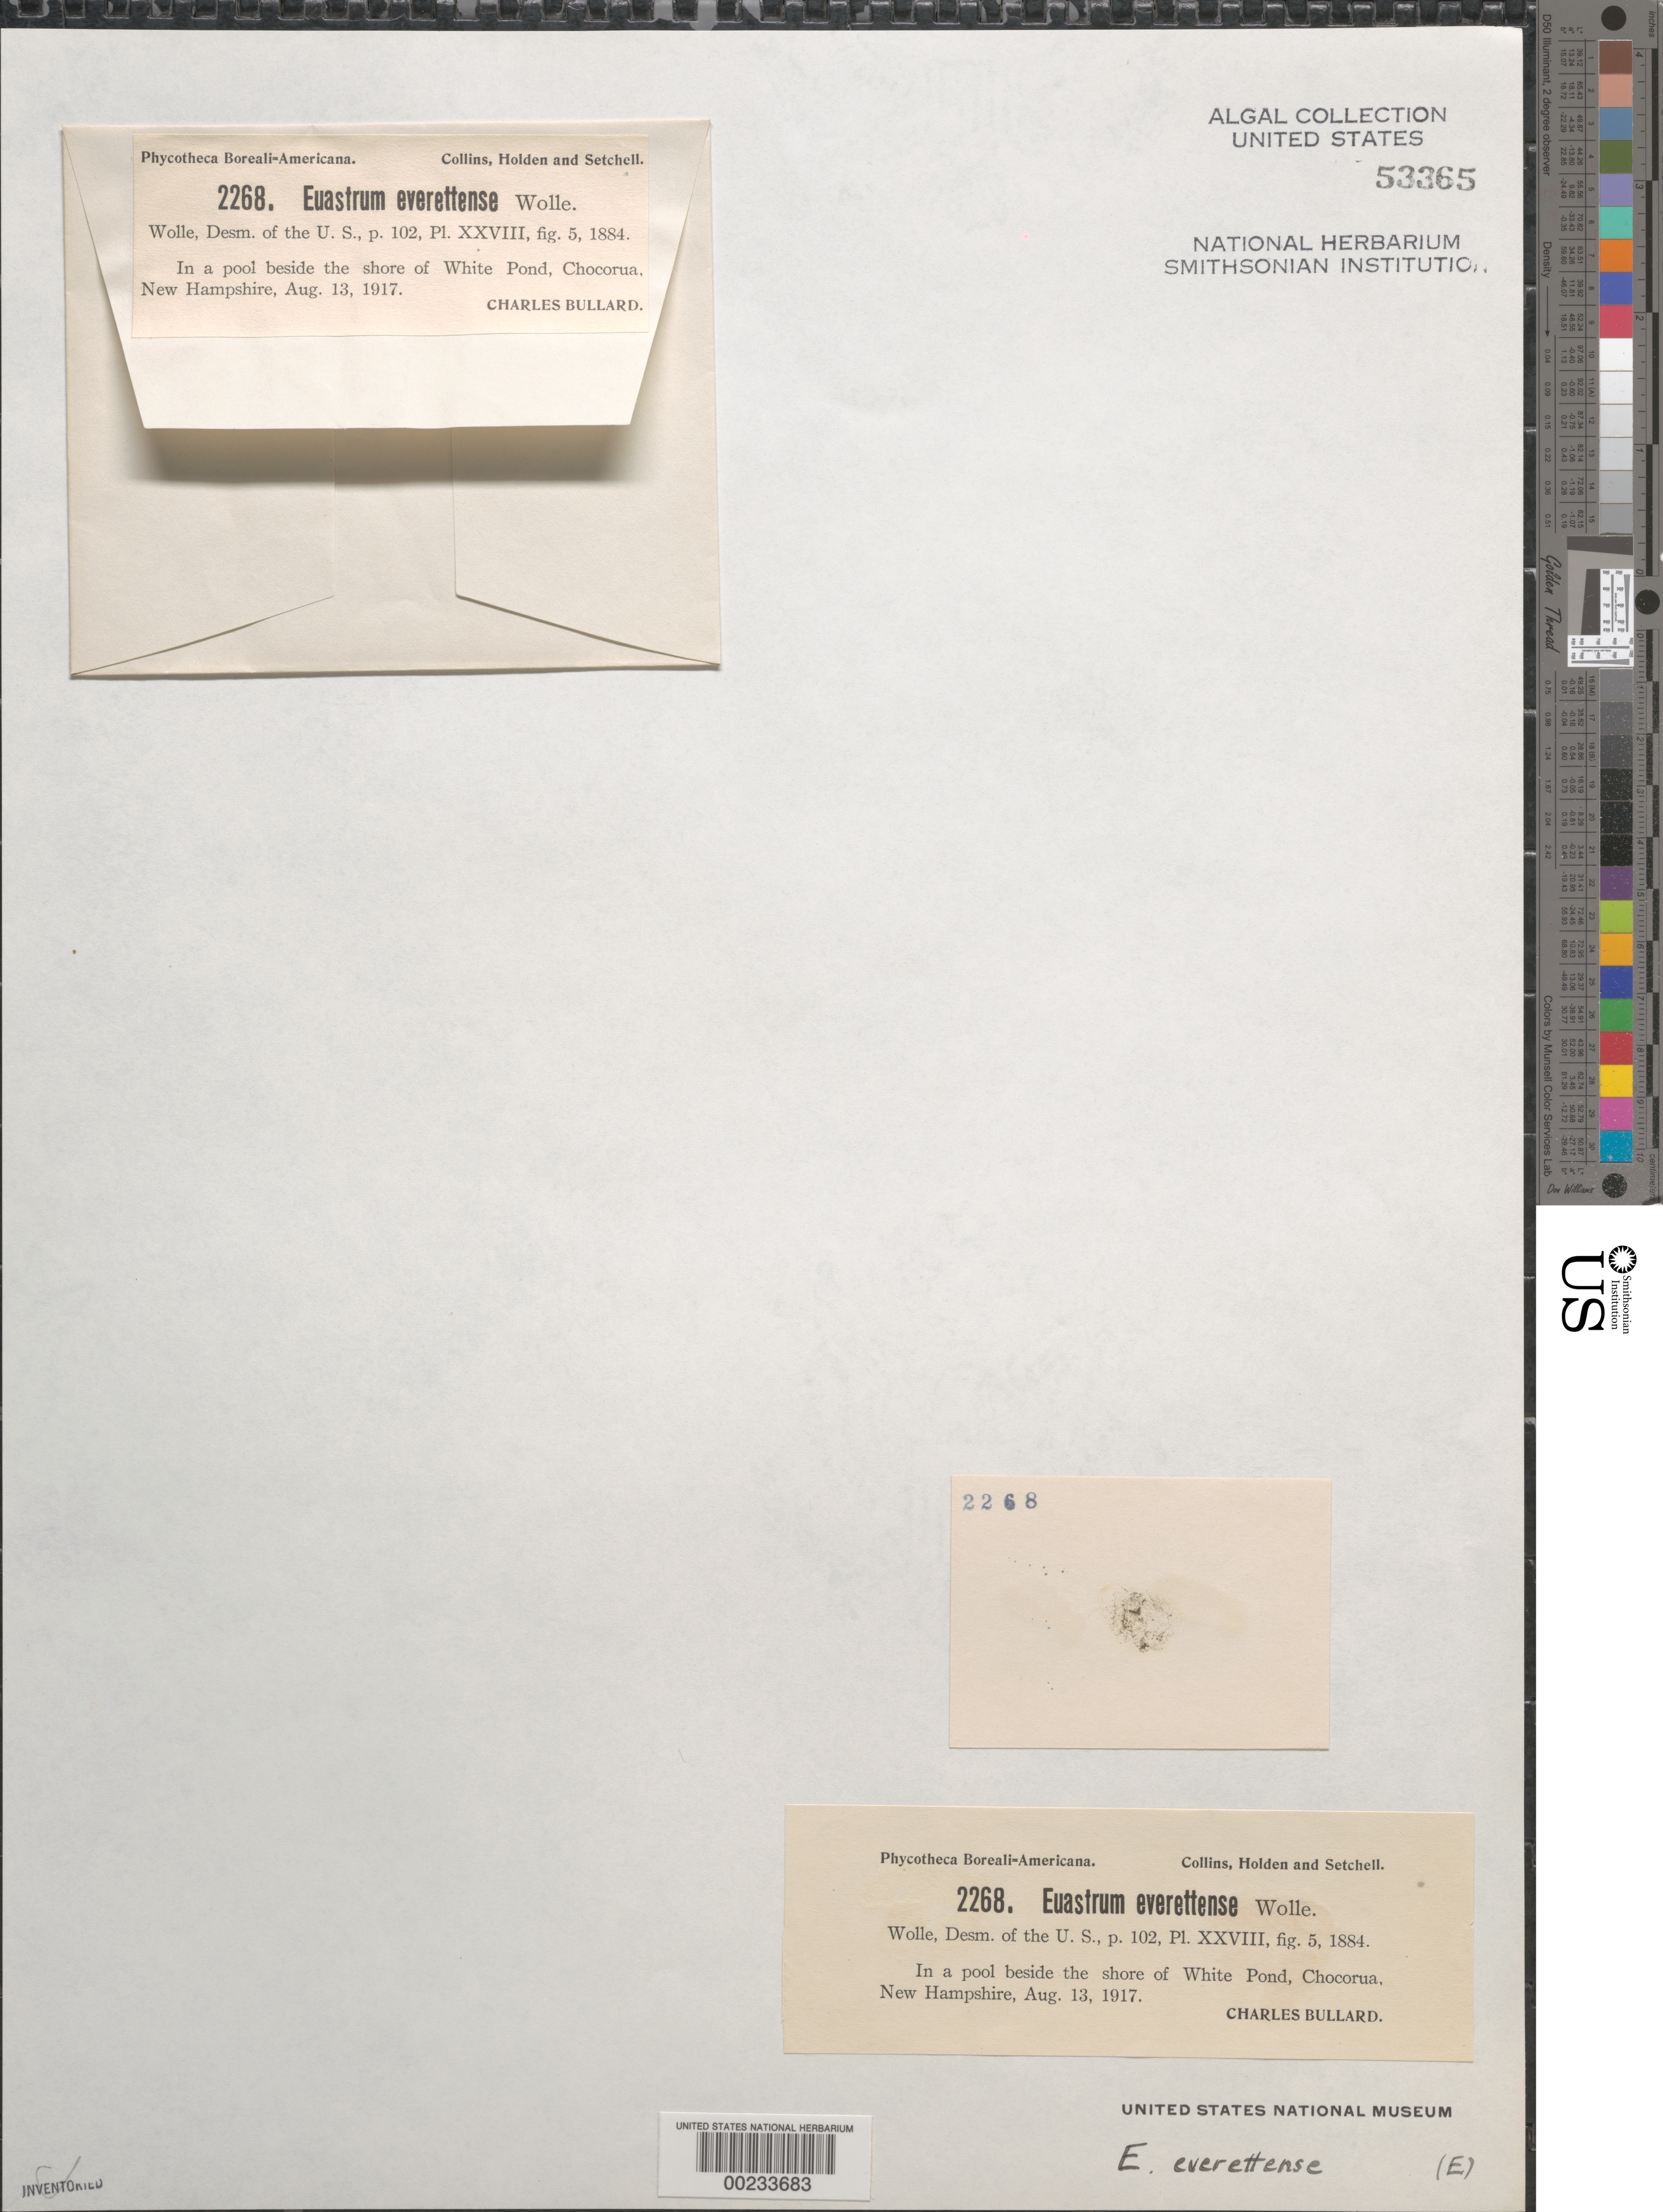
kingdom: Plantae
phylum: Charophyta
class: Zygnematophyceae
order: Zygnematales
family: Desmidiaceae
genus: Euastrum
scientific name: Euastrum everettense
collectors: C. Bullard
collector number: PB-A 2268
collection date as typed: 13 Aug 1917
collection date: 1917-08-13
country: United States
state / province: New Hampshire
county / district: Carroll County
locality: Chocorua, White Pond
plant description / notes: Collins, Holden & Setchell, Phycotheca Boreali-Americana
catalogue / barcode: US 53365